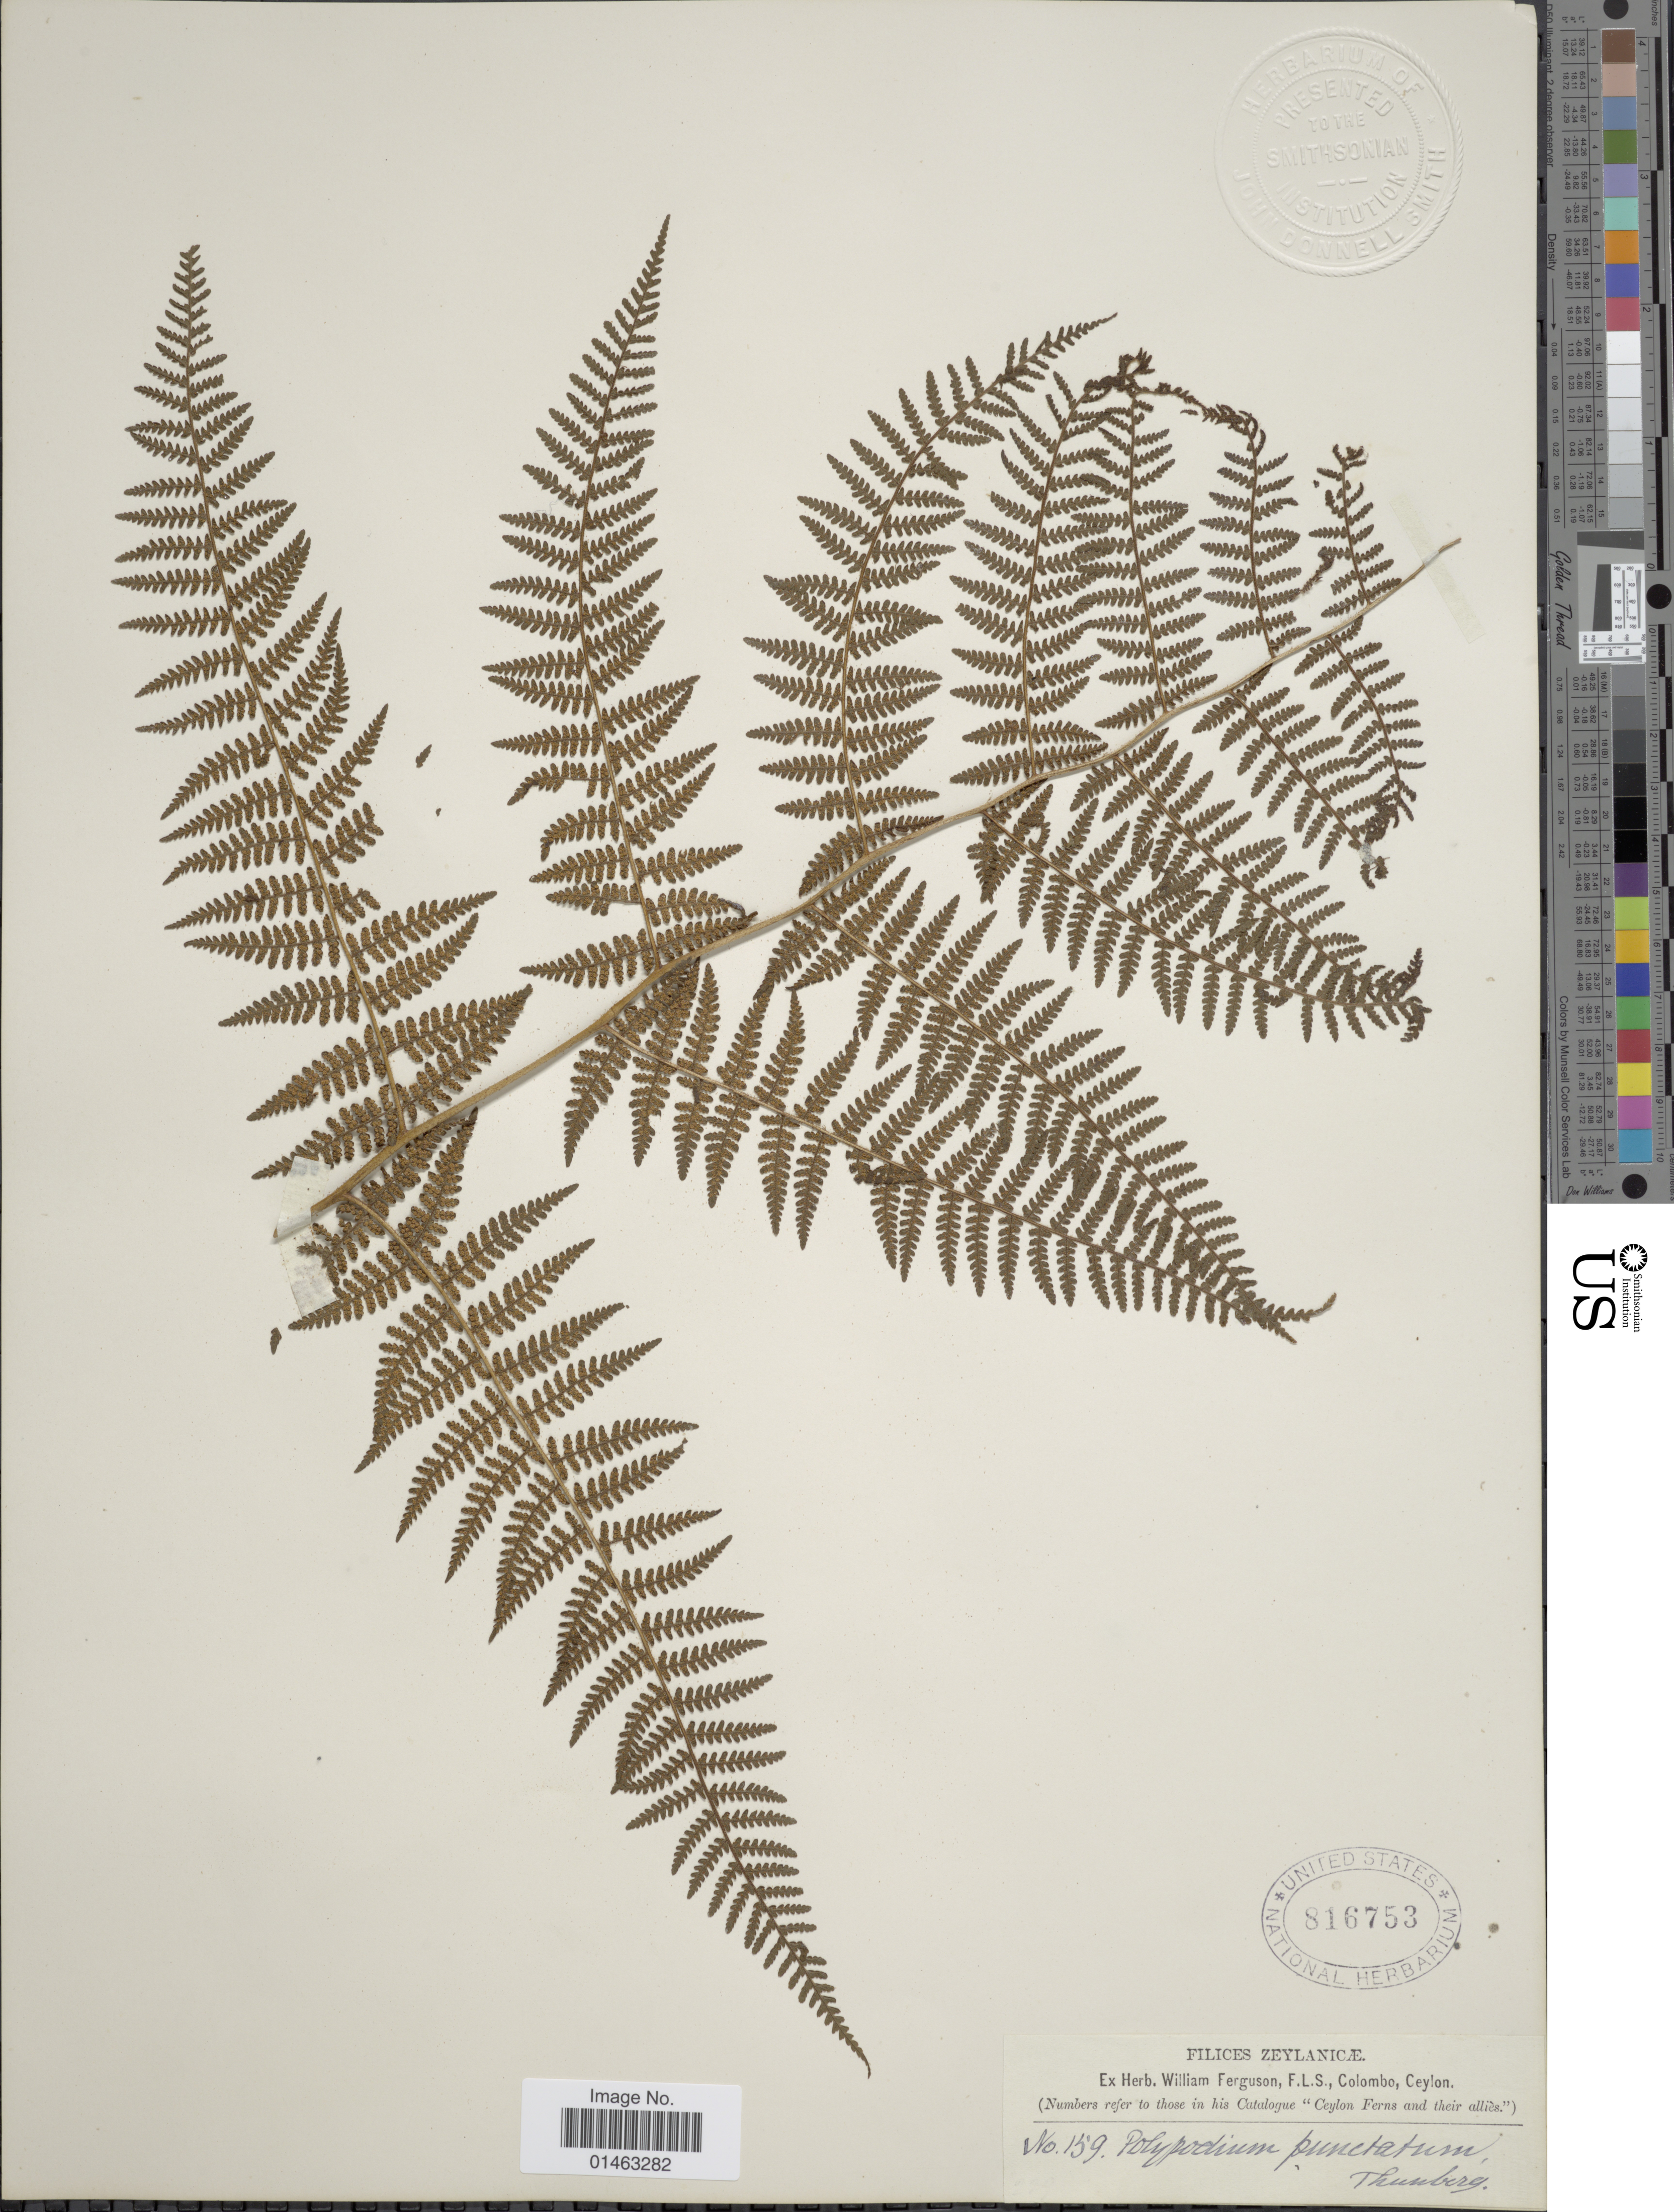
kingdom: Plantae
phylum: Tracheophyta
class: Polypodiopsida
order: Polypodiales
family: Dennstaedtiaceae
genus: Hypolepis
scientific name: Hypolepis punctata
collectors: ex herb. W. Ferguson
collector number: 159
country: Sri Lanka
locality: Zeylanicae, Ceylon.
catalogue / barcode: US 816753